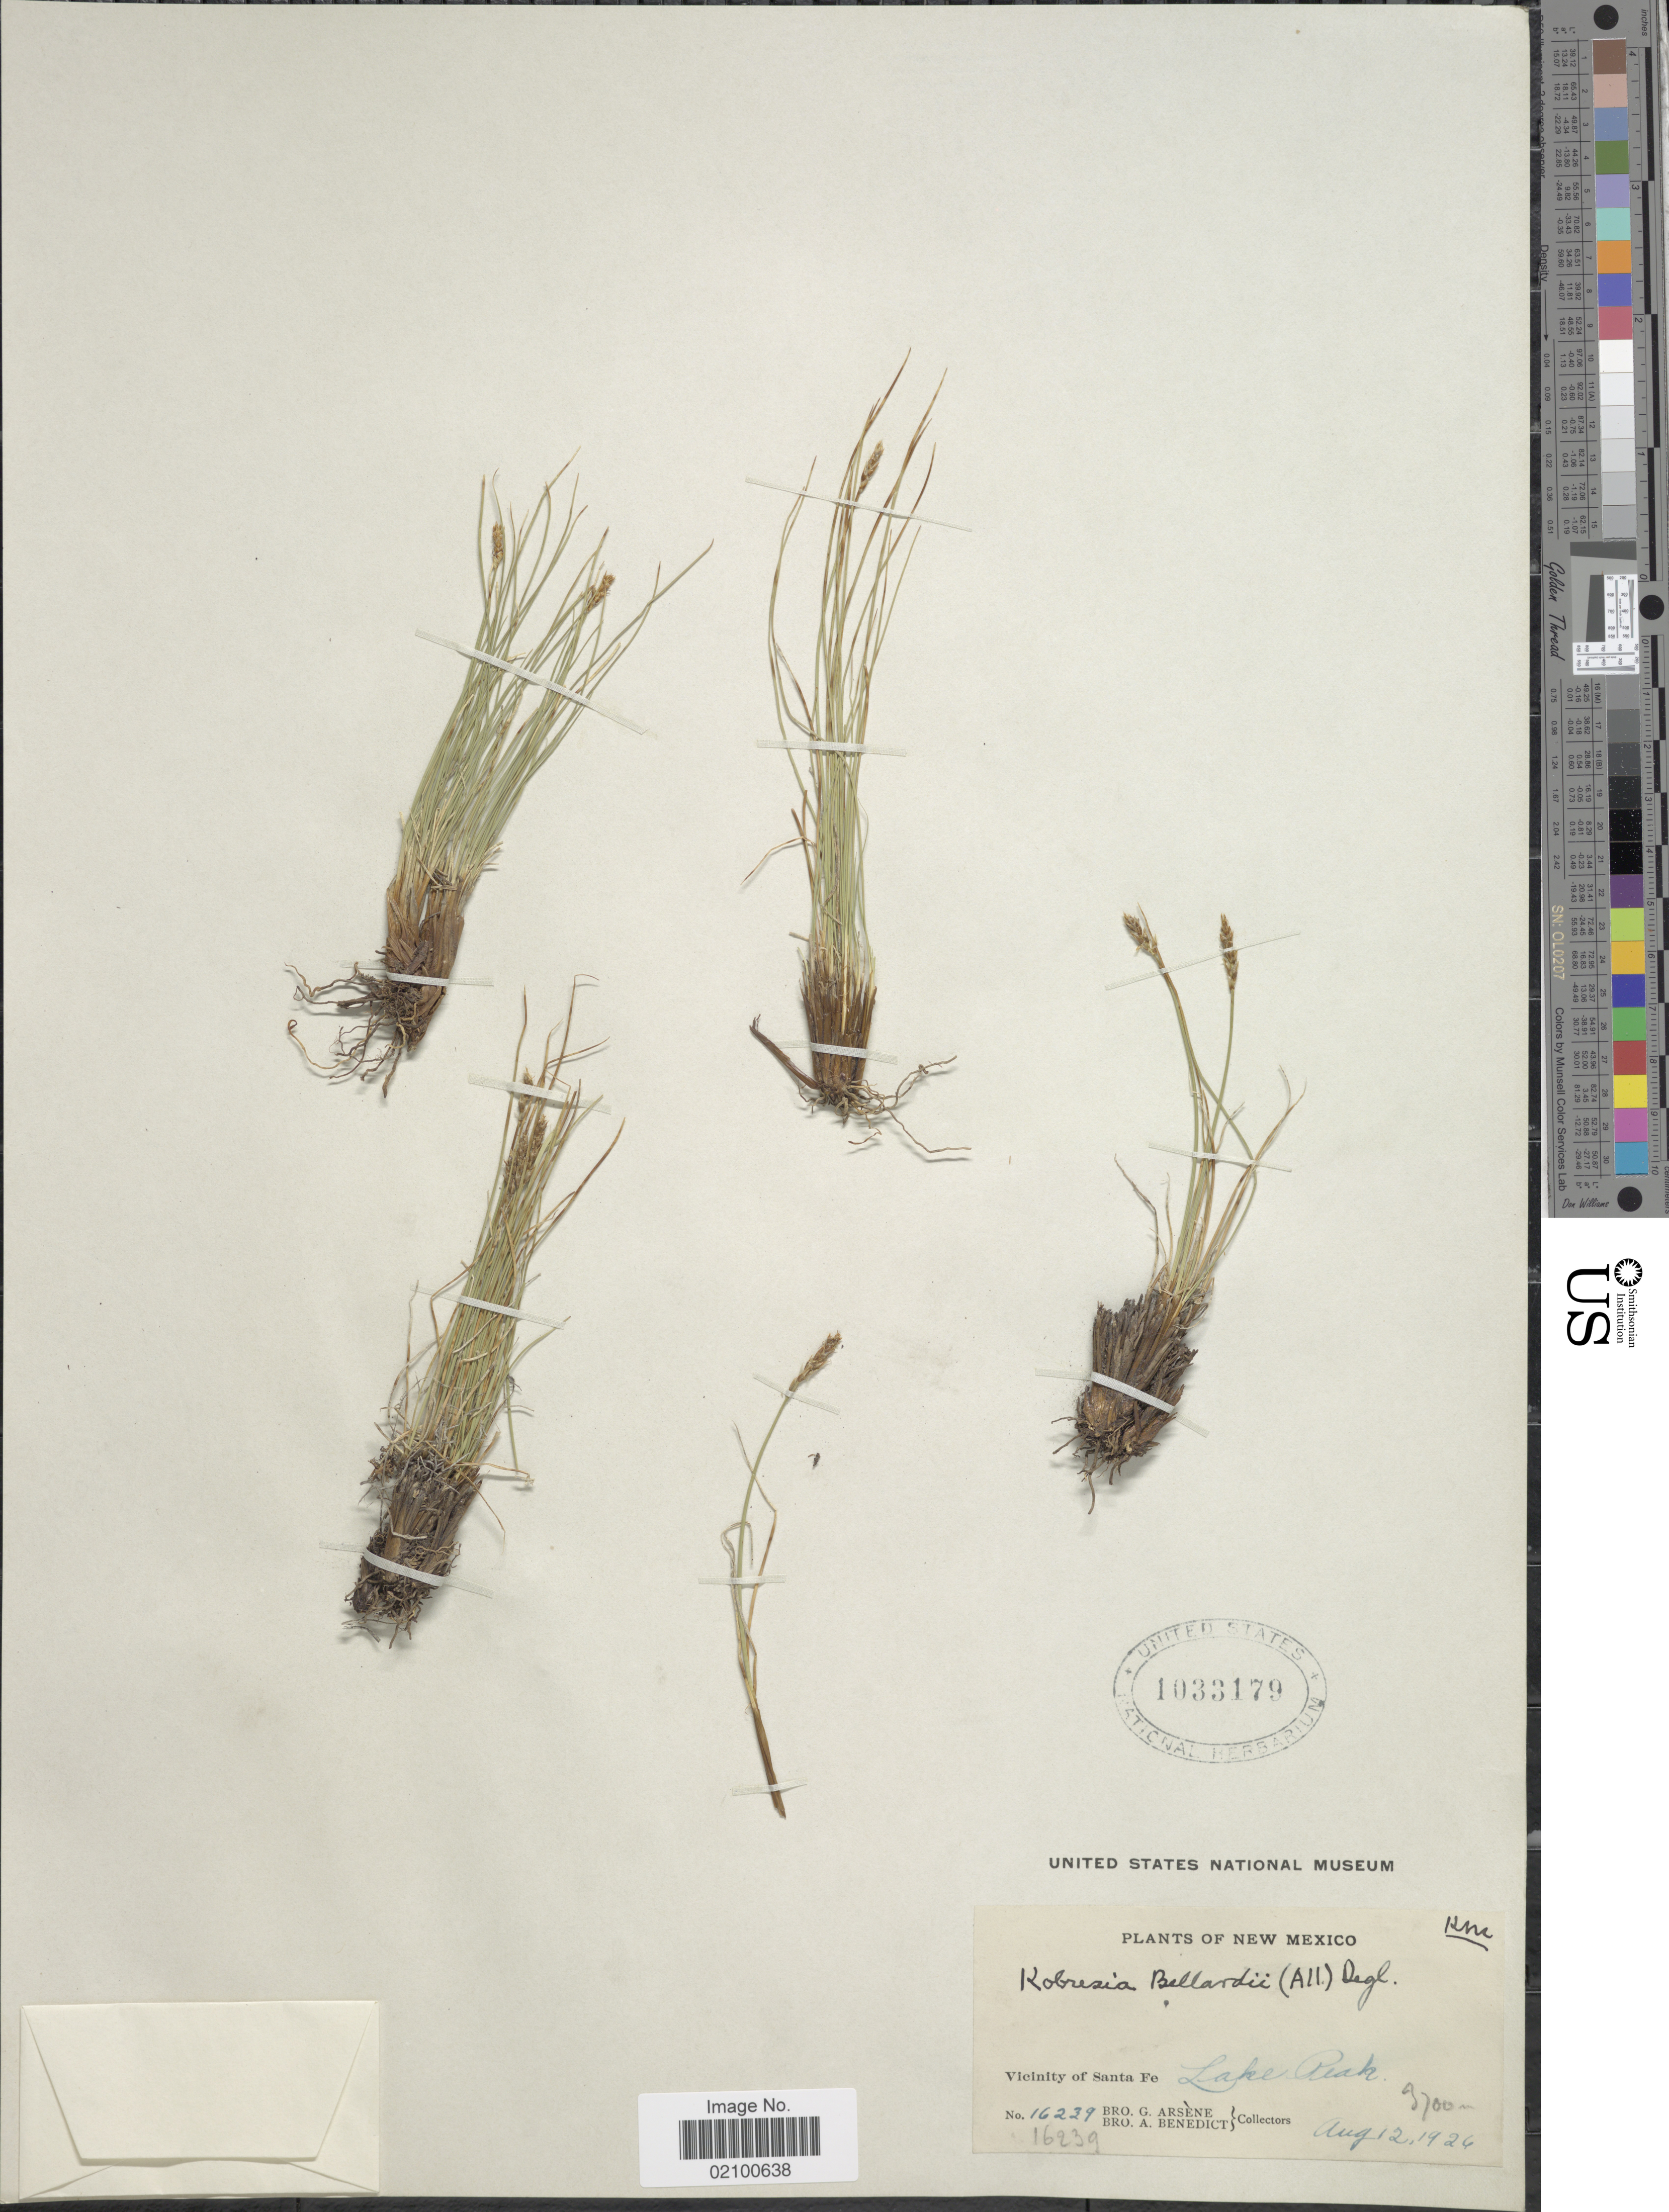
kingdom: Plantae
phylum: Tracheophyta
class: Liliopsida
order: Poales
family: Cyperaceae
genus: Carex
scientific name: Carex myosuroides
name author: Vill.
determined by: Strong, M. T., (US), Smithsonian Institution - National Museum of Natural History (UNITED STATES)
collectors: Bro. G. Arsène & Bro. A. Benedict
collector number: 16239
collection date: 1926-08-12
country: United States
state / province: New Mexico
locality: Vicinity of Santa Fe, Lake Peak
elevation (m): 3700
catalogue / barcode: US 1033179